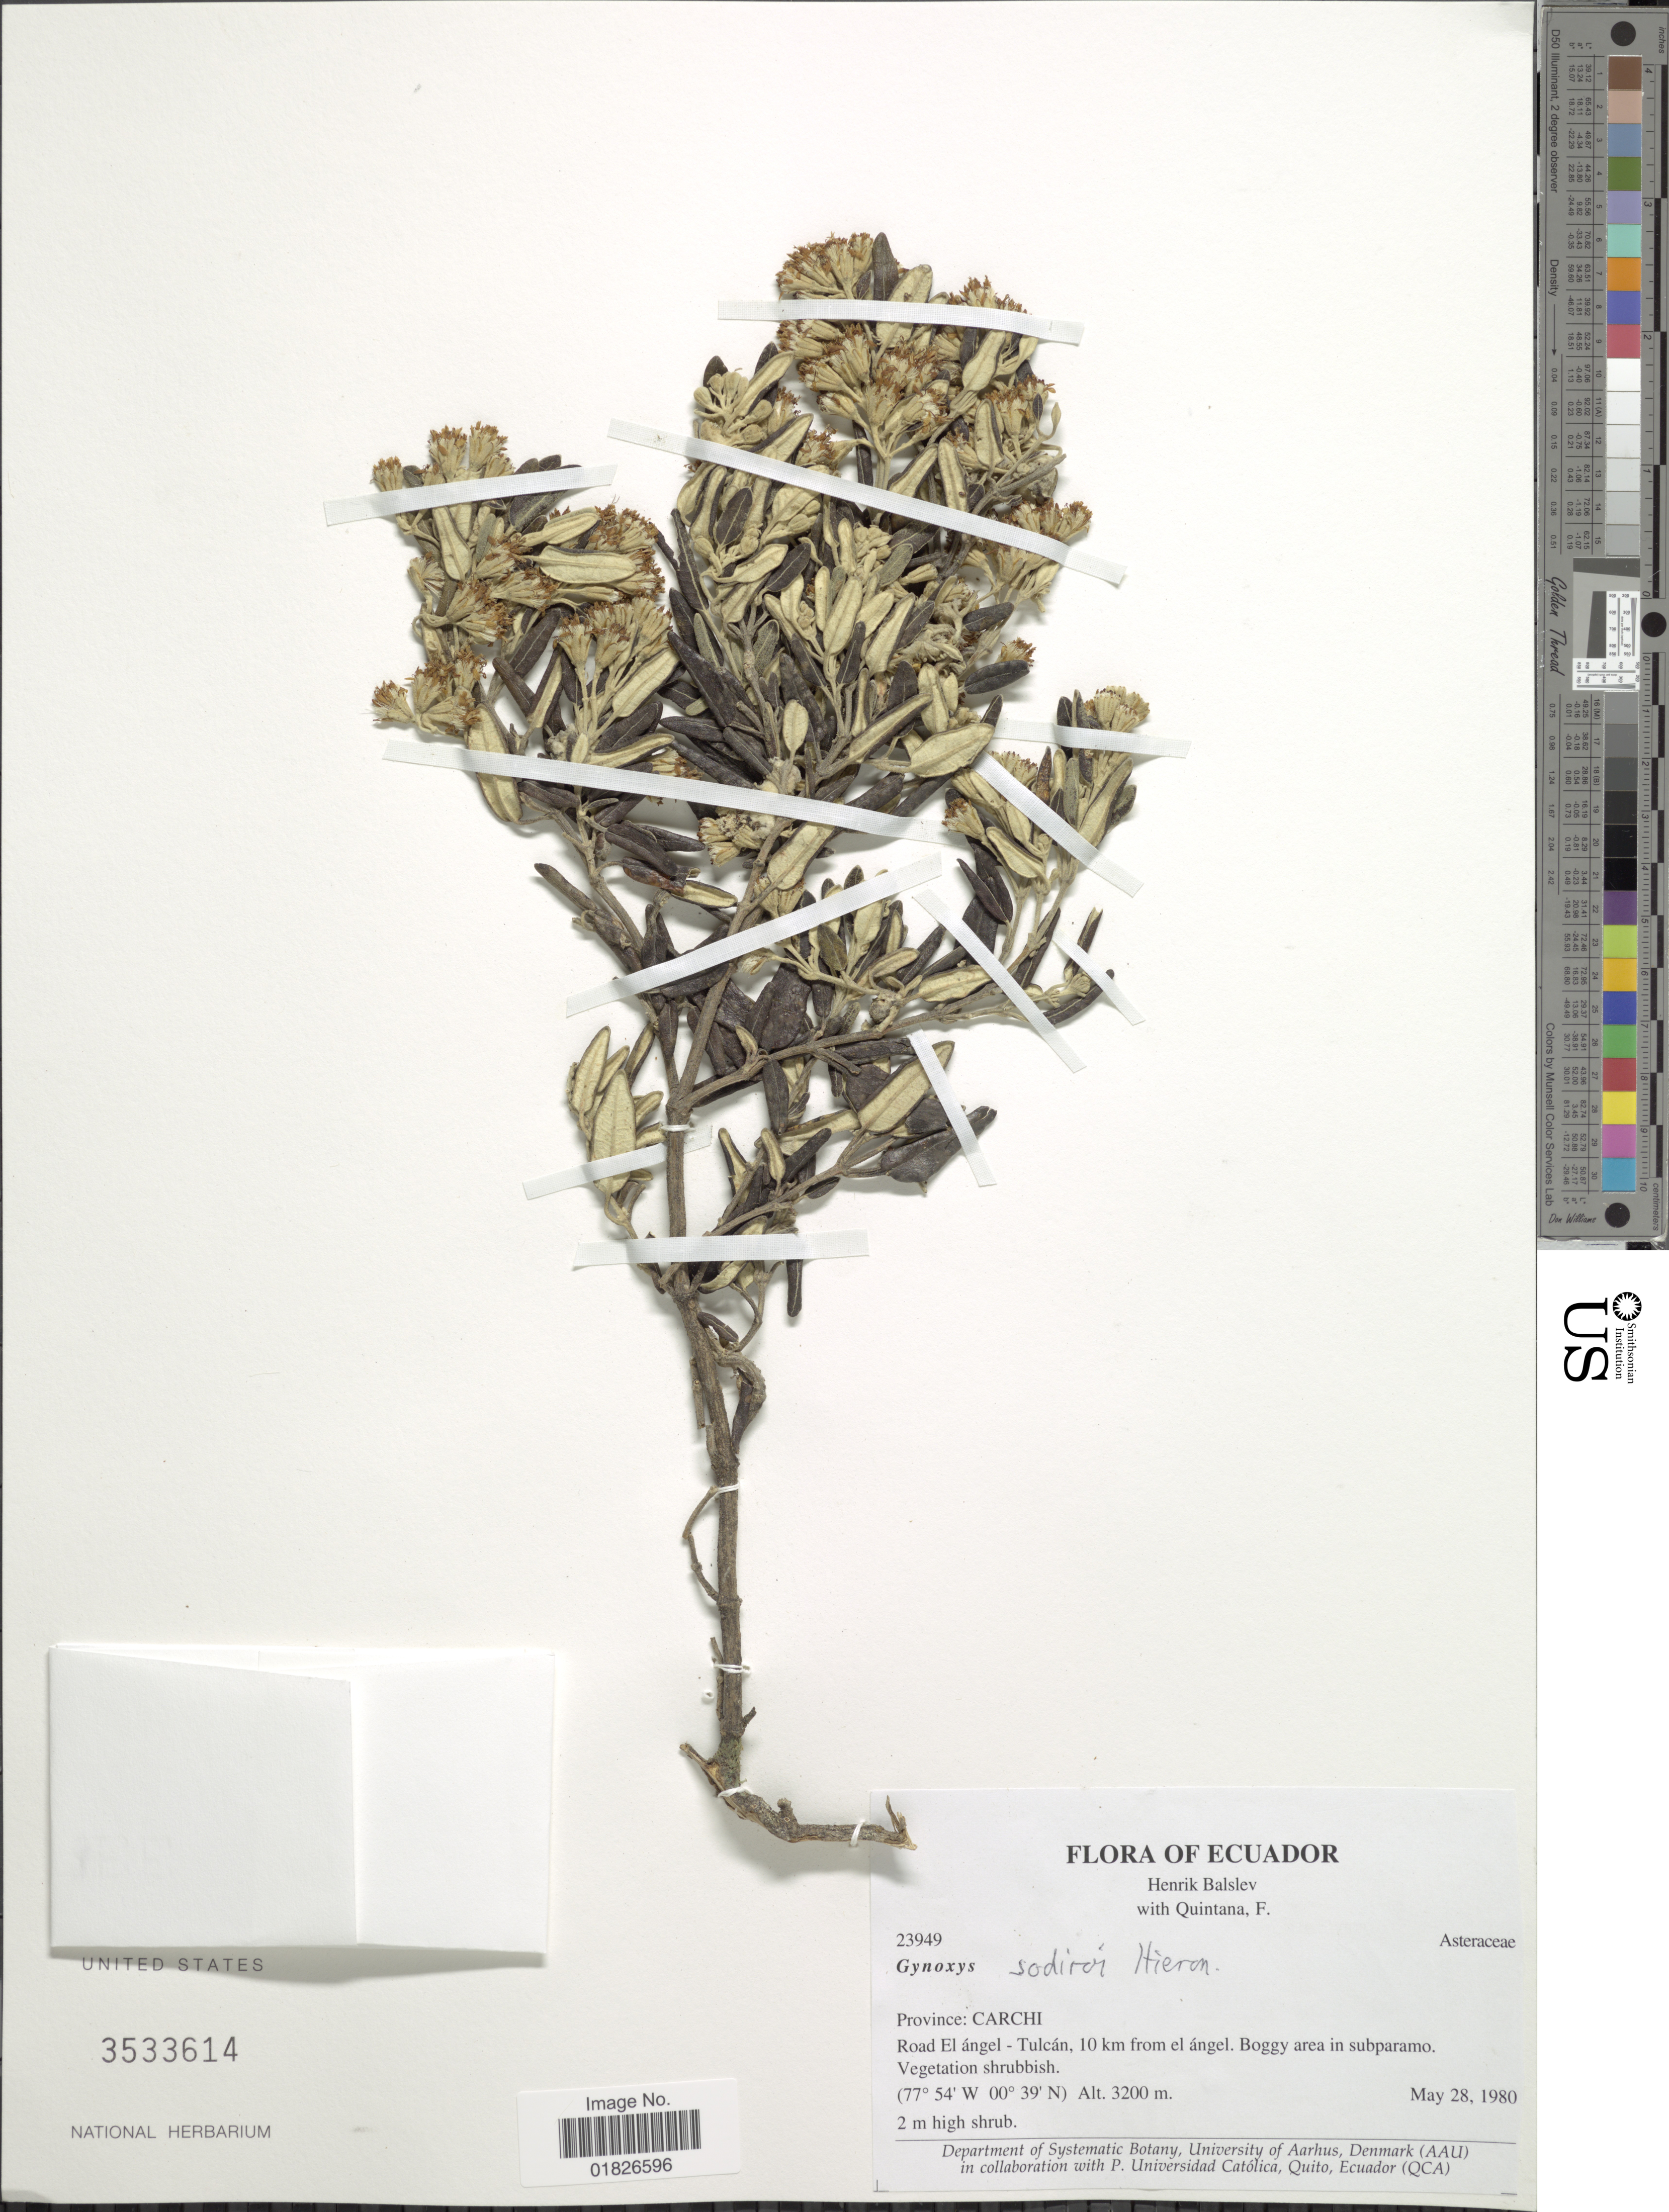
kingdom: Plantae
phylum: Tracheophyta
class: Magnoliopsida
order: Asterales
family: Asteraceae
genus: Gynoxys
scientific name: Gynoxys sodiroi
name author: Hieron.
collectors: H. Balslev & F. Quintana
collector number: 23949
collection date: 1980-05-28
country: Ecuador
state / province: Carchi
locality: Road El Angel-Tulcan, 10 km from El Angel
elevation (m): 3200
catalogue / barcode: US 3533614